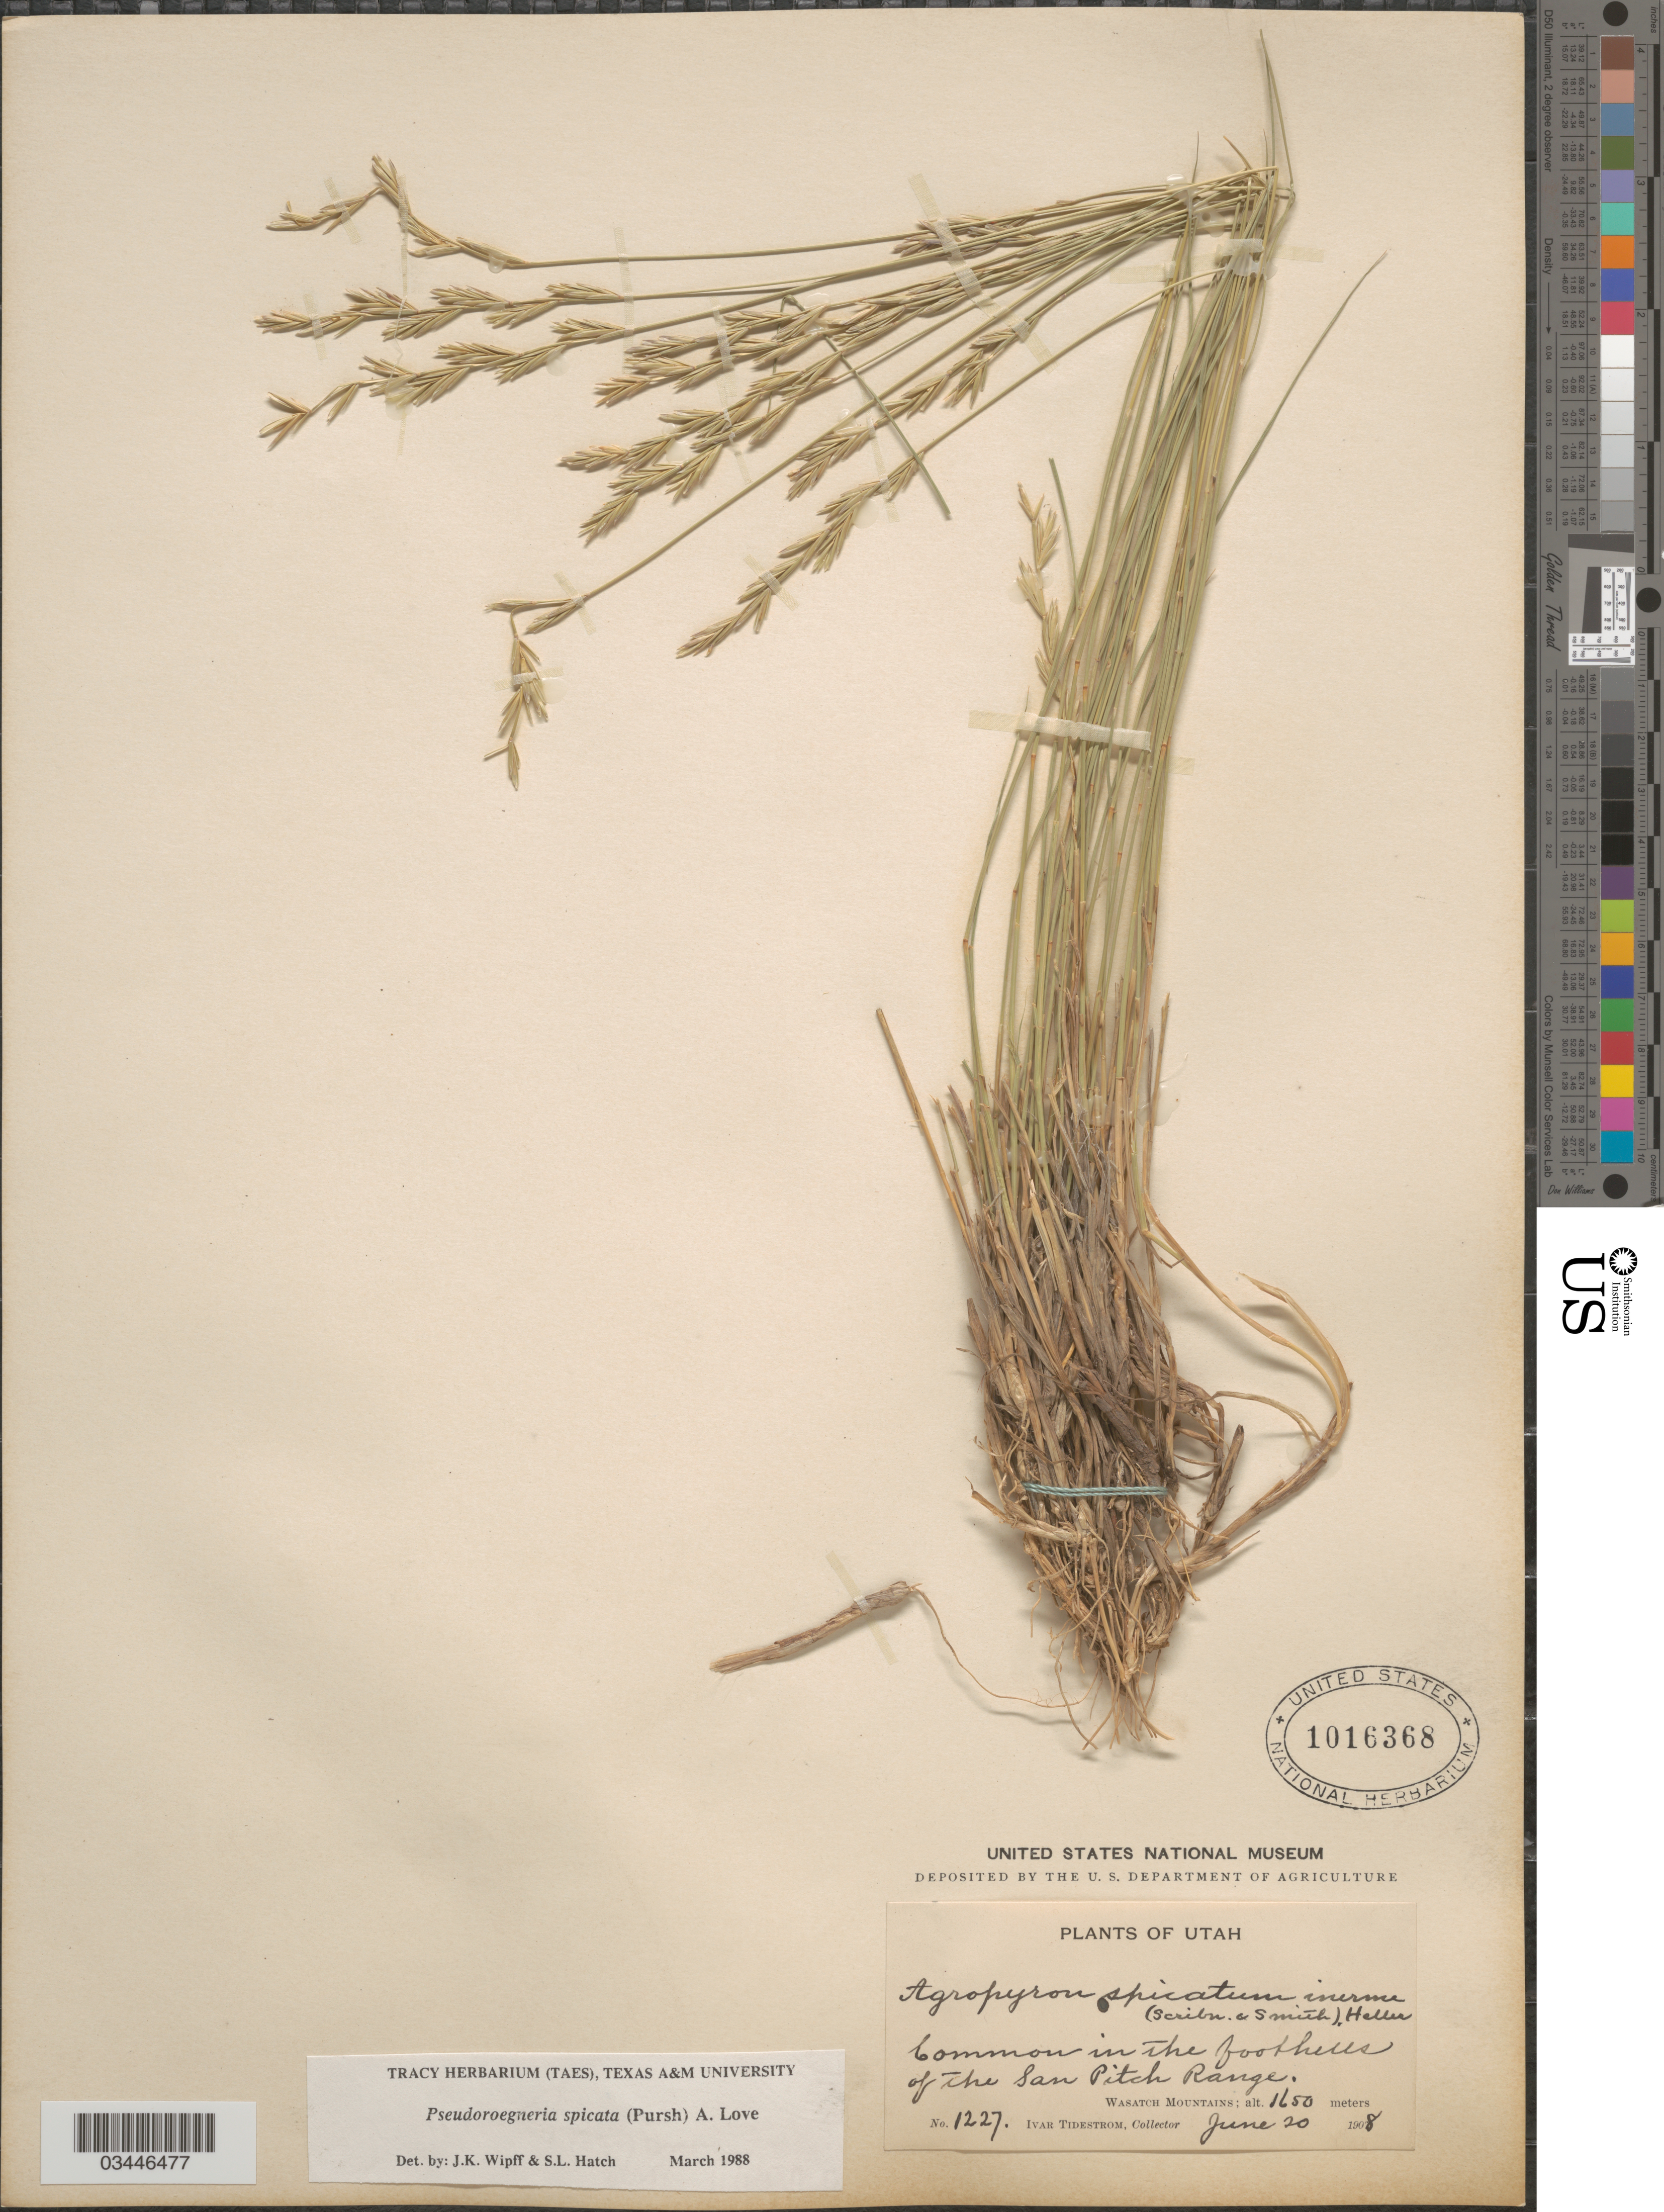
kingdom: Plantae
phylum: Tracheophyta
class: Liliopsida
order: Poales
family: Poaceae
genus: Pseudoroegneria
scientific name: Pseudoroegneria spicata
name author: (Pursh) Á. Löve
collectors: I. F. Tidestrom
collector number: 1227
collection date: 1908-06-20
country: United States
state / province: Utah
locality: Common in the foothills of the San Pitch Range. Wasatch Mountains.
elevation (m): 1650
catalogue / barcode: US 1016368